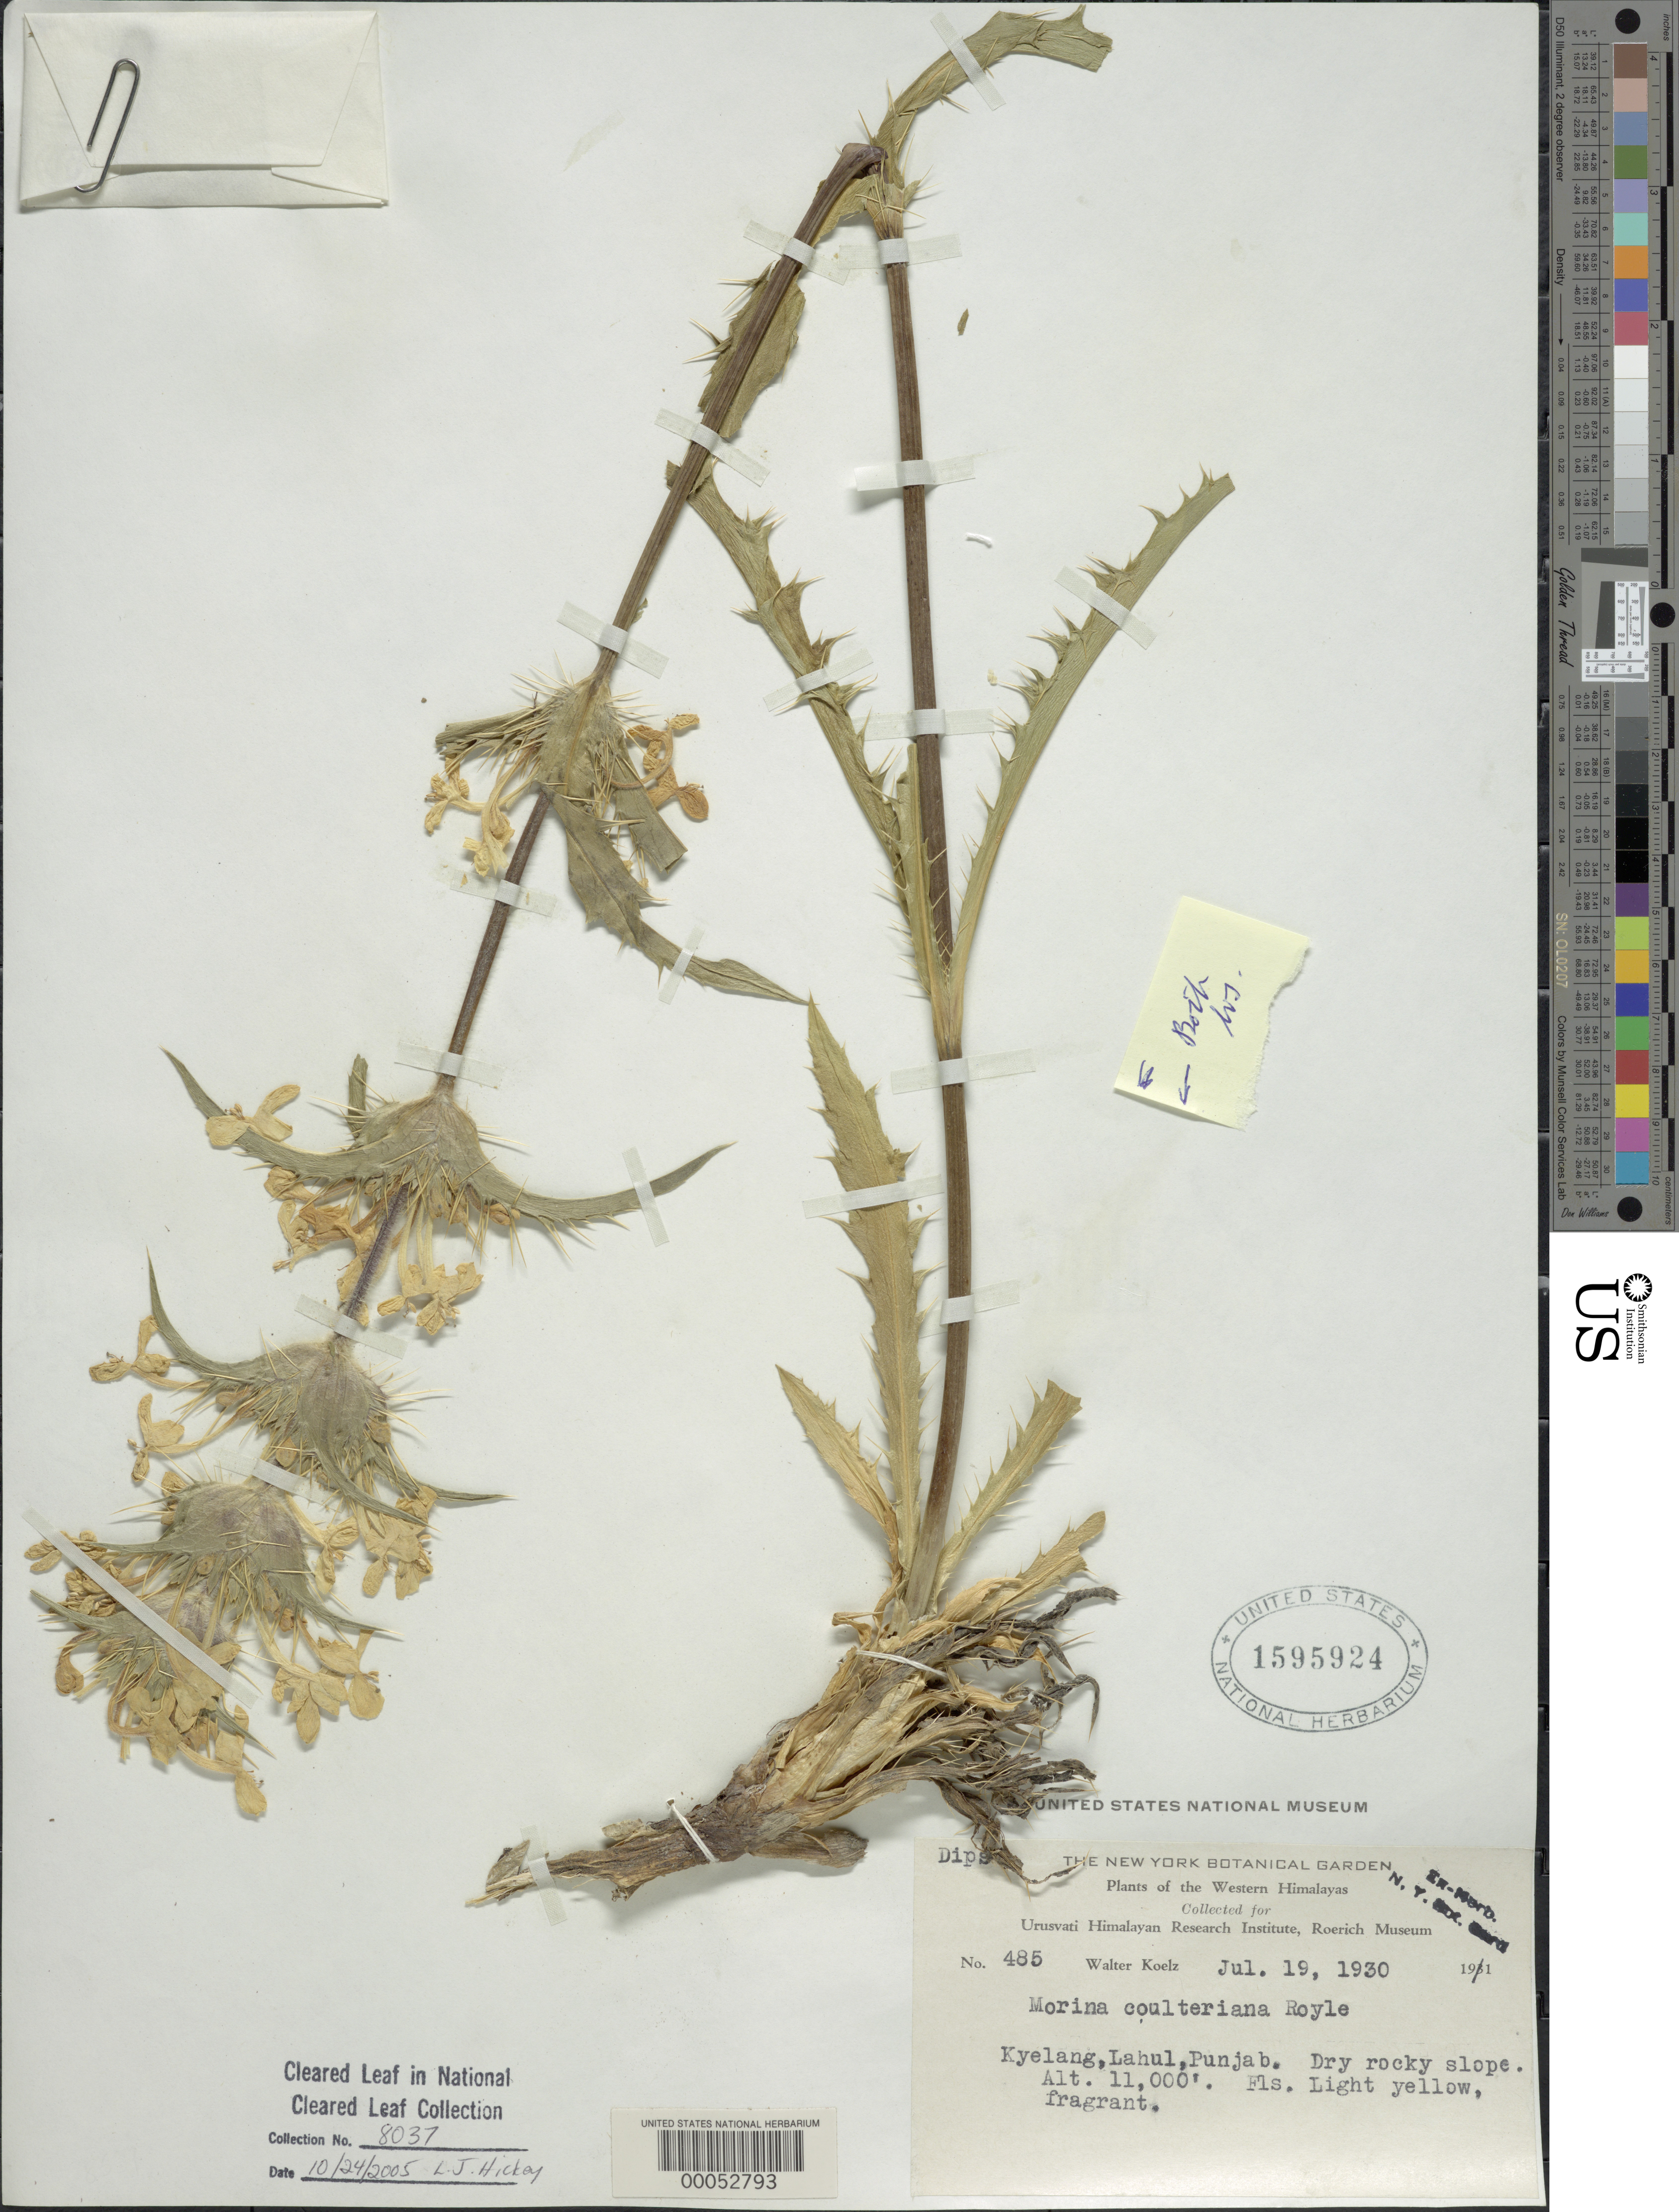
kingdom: Plantae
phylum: Tracheophyta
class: Magnoliopsida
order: Dipsacales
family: Caprifoliaceae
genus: Morina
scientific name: Morina coulteriana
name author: Royle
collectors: W. N. Koelz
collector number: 485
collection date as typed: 19 Jul 1930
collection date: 1930-07-19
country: India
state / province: Punjab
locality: Kyelang, lahul, punjab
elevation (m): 3353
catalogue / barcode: US 1595924